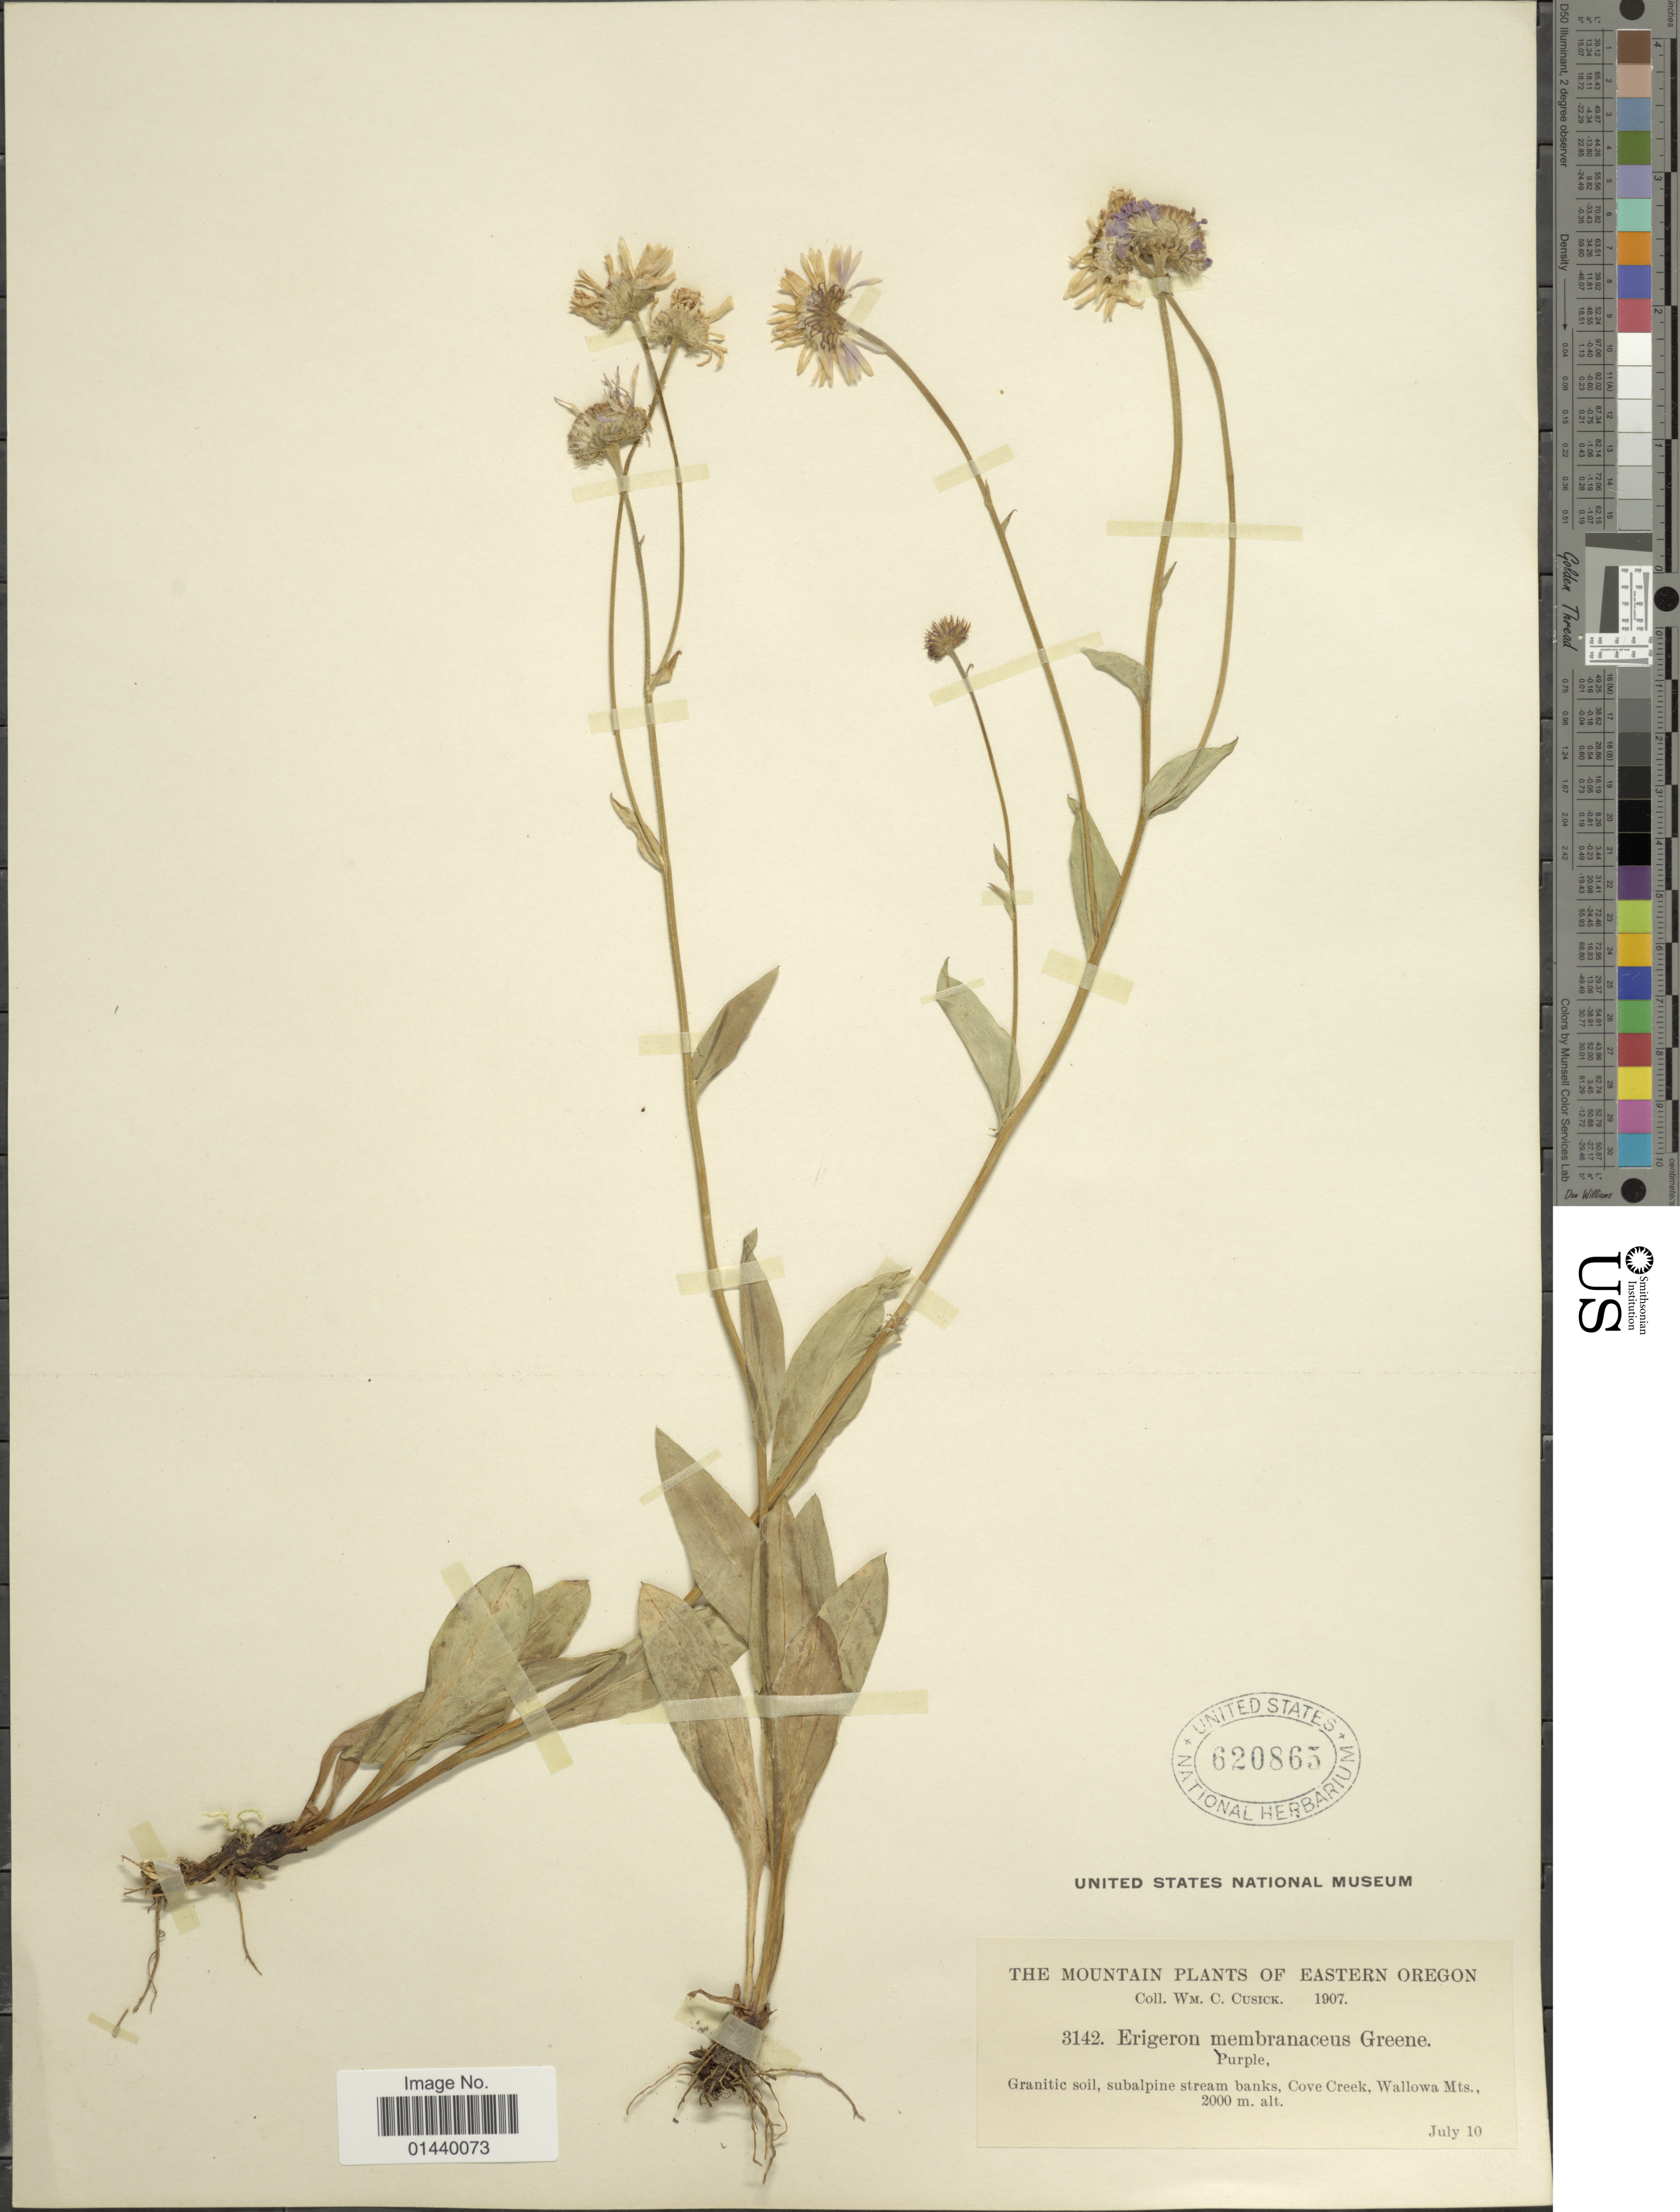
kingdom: Plantae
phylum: Tracheophyta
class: Magnoliopsida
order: Asterales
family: Asteraceae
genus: Erigeron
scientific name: Erigeron salsuginosus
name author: (Richardson ex R. Br.) A. Gray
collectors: W. C. Cusick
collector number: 3142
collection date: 1907-07-10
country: United States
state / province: Oregon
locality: Eastern Oregon. Granitic soil, subalpine stream banks, Cove Creek, Wallawa Mts.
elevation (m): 2000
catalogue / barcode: US 620865